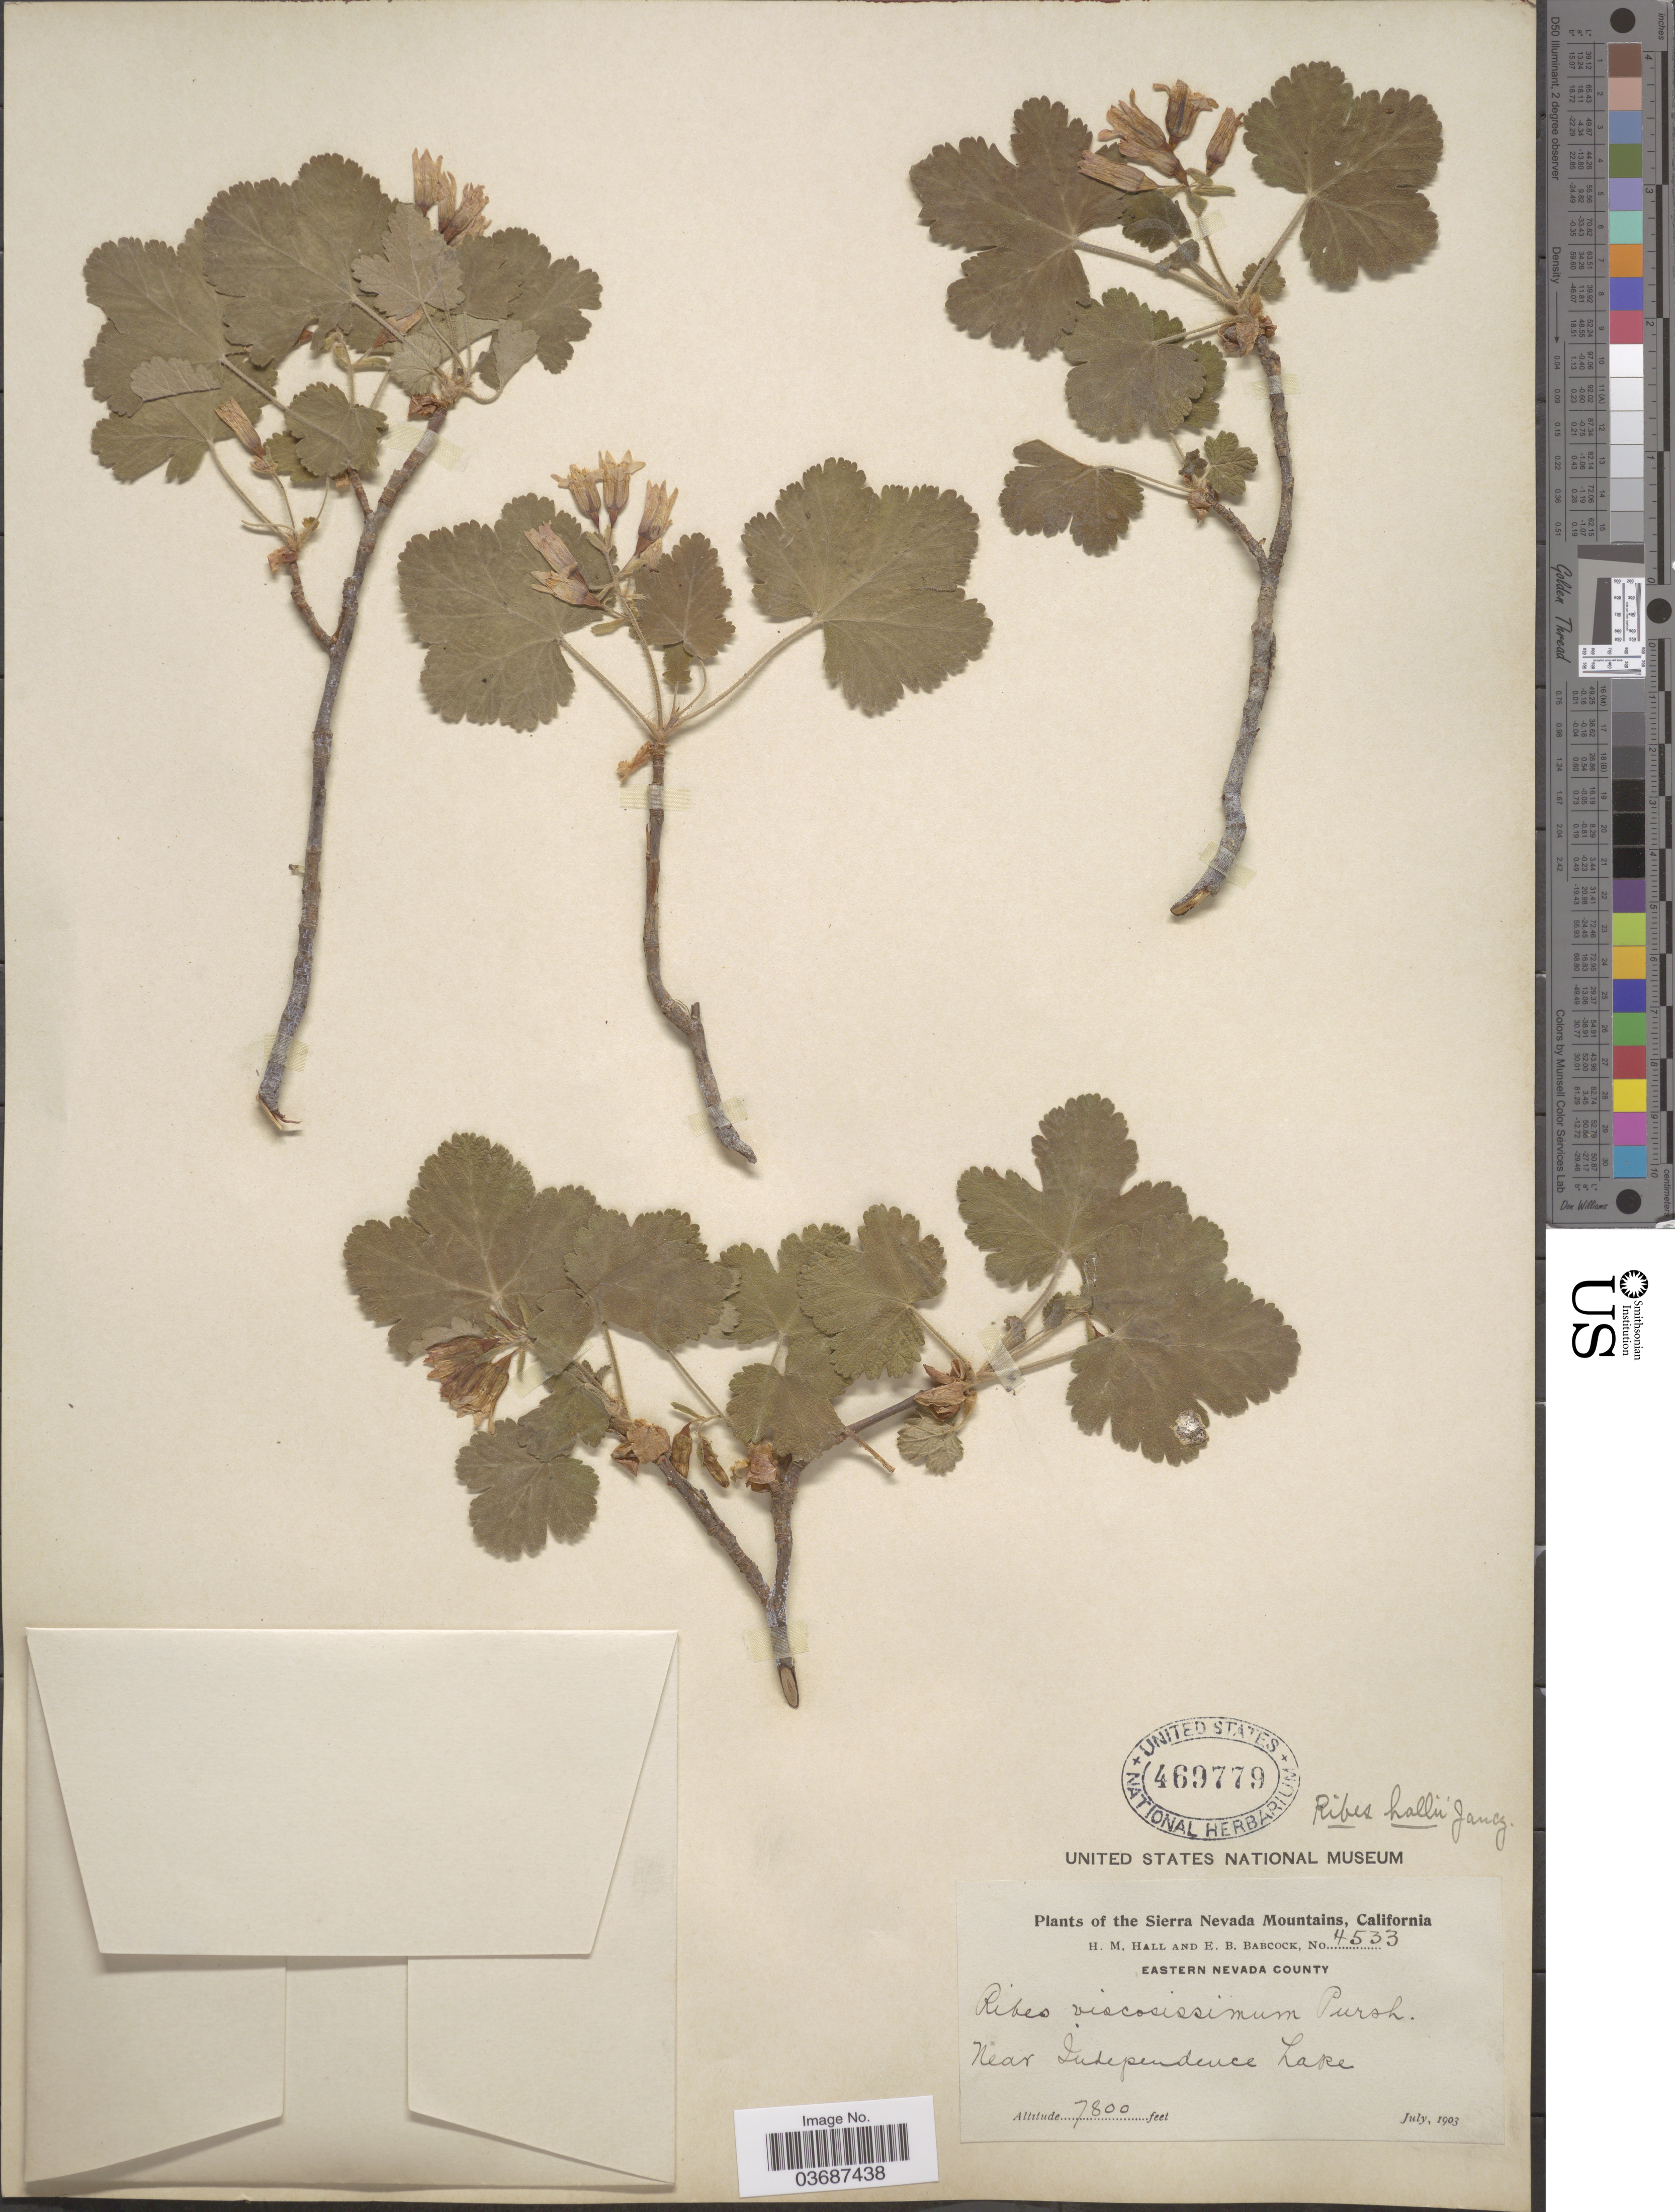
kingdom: Plantae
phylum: Tracheophyta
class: Magnoliopsida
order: Saxifragales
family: Grossulariaceae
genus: Ribes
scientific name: Ribes hallii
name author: Jancz.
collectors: H. M. Hall & E. B. Babcock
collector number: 4533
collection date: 1903-07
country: United States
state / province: California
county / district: Nevada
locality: The Sierra Nevada Mountains. Eastern Nevada County. Near Independence Lake.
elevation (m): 2377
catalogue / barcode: US 469779